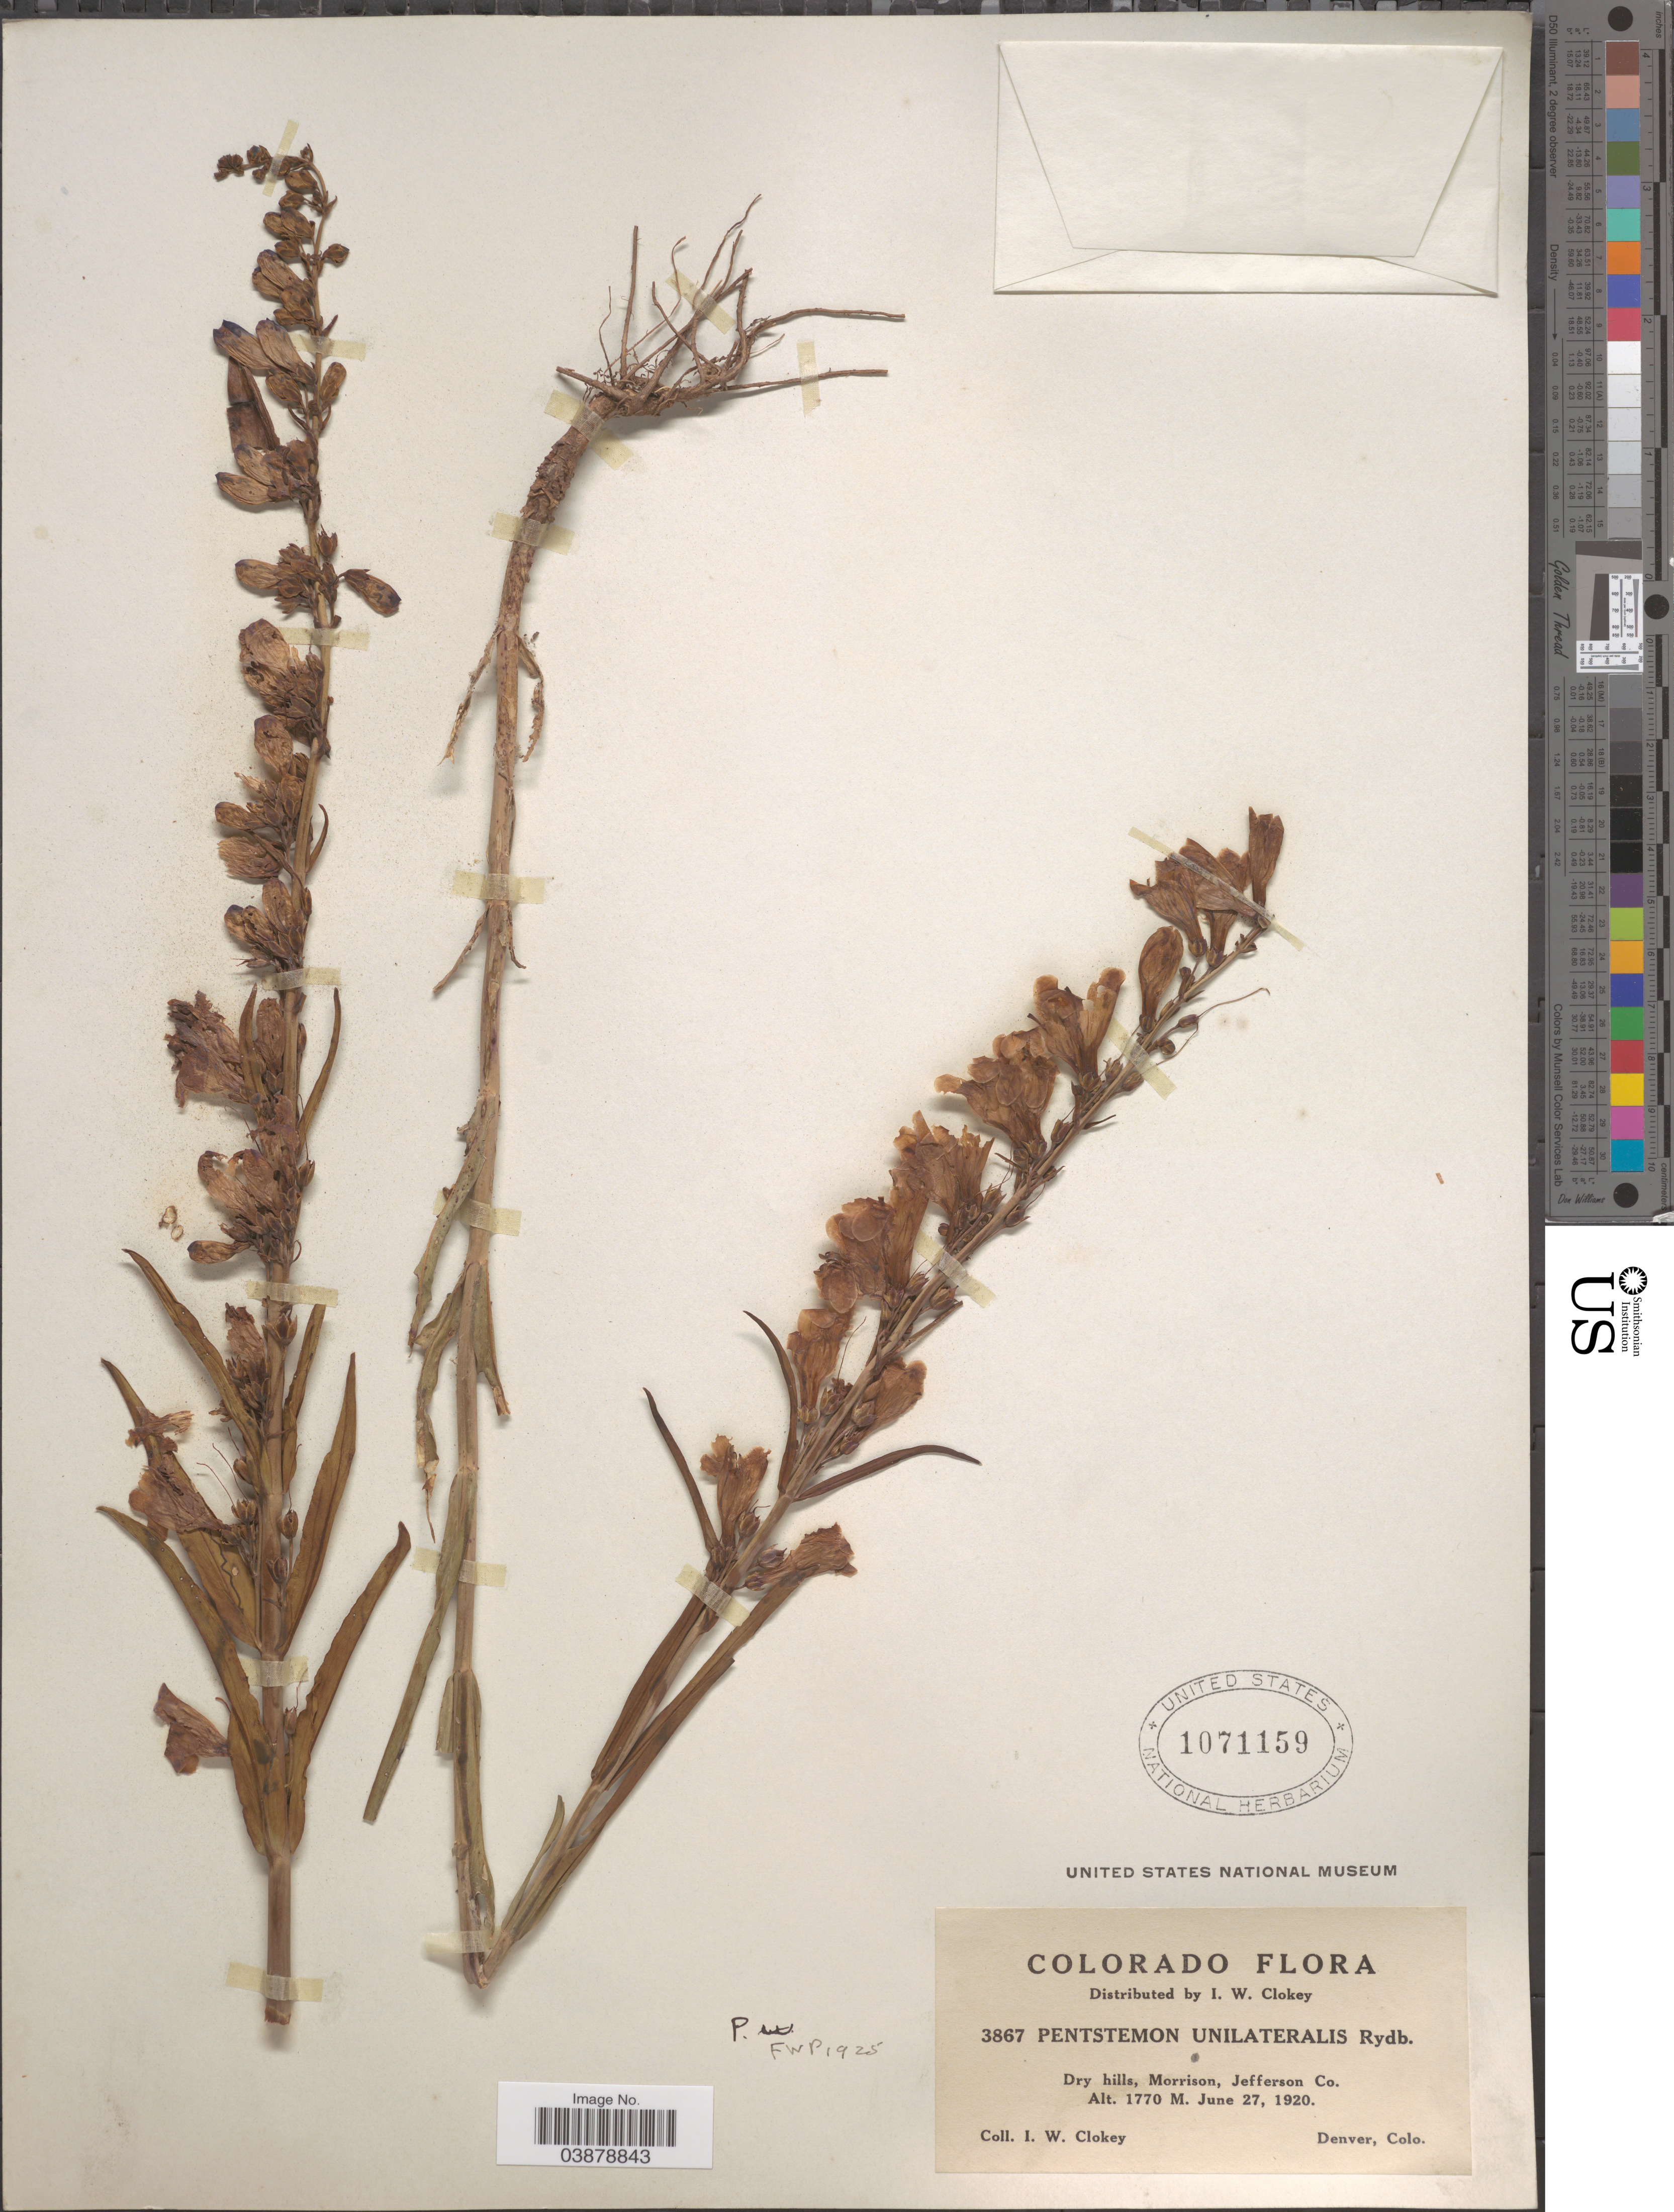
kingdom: Plantae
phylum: Tracheophyta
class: Magnoliopsida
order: Lamiales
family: Plantaginaceae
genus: Penstemon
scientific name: Penstemon unilateralis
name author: Rydb.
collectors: I. W. Clokey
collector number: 3867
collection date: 1920-06-27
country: United States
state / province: Colorado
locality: Morrison, Jefferson Co.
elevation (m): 1770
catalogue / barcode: US 1071159